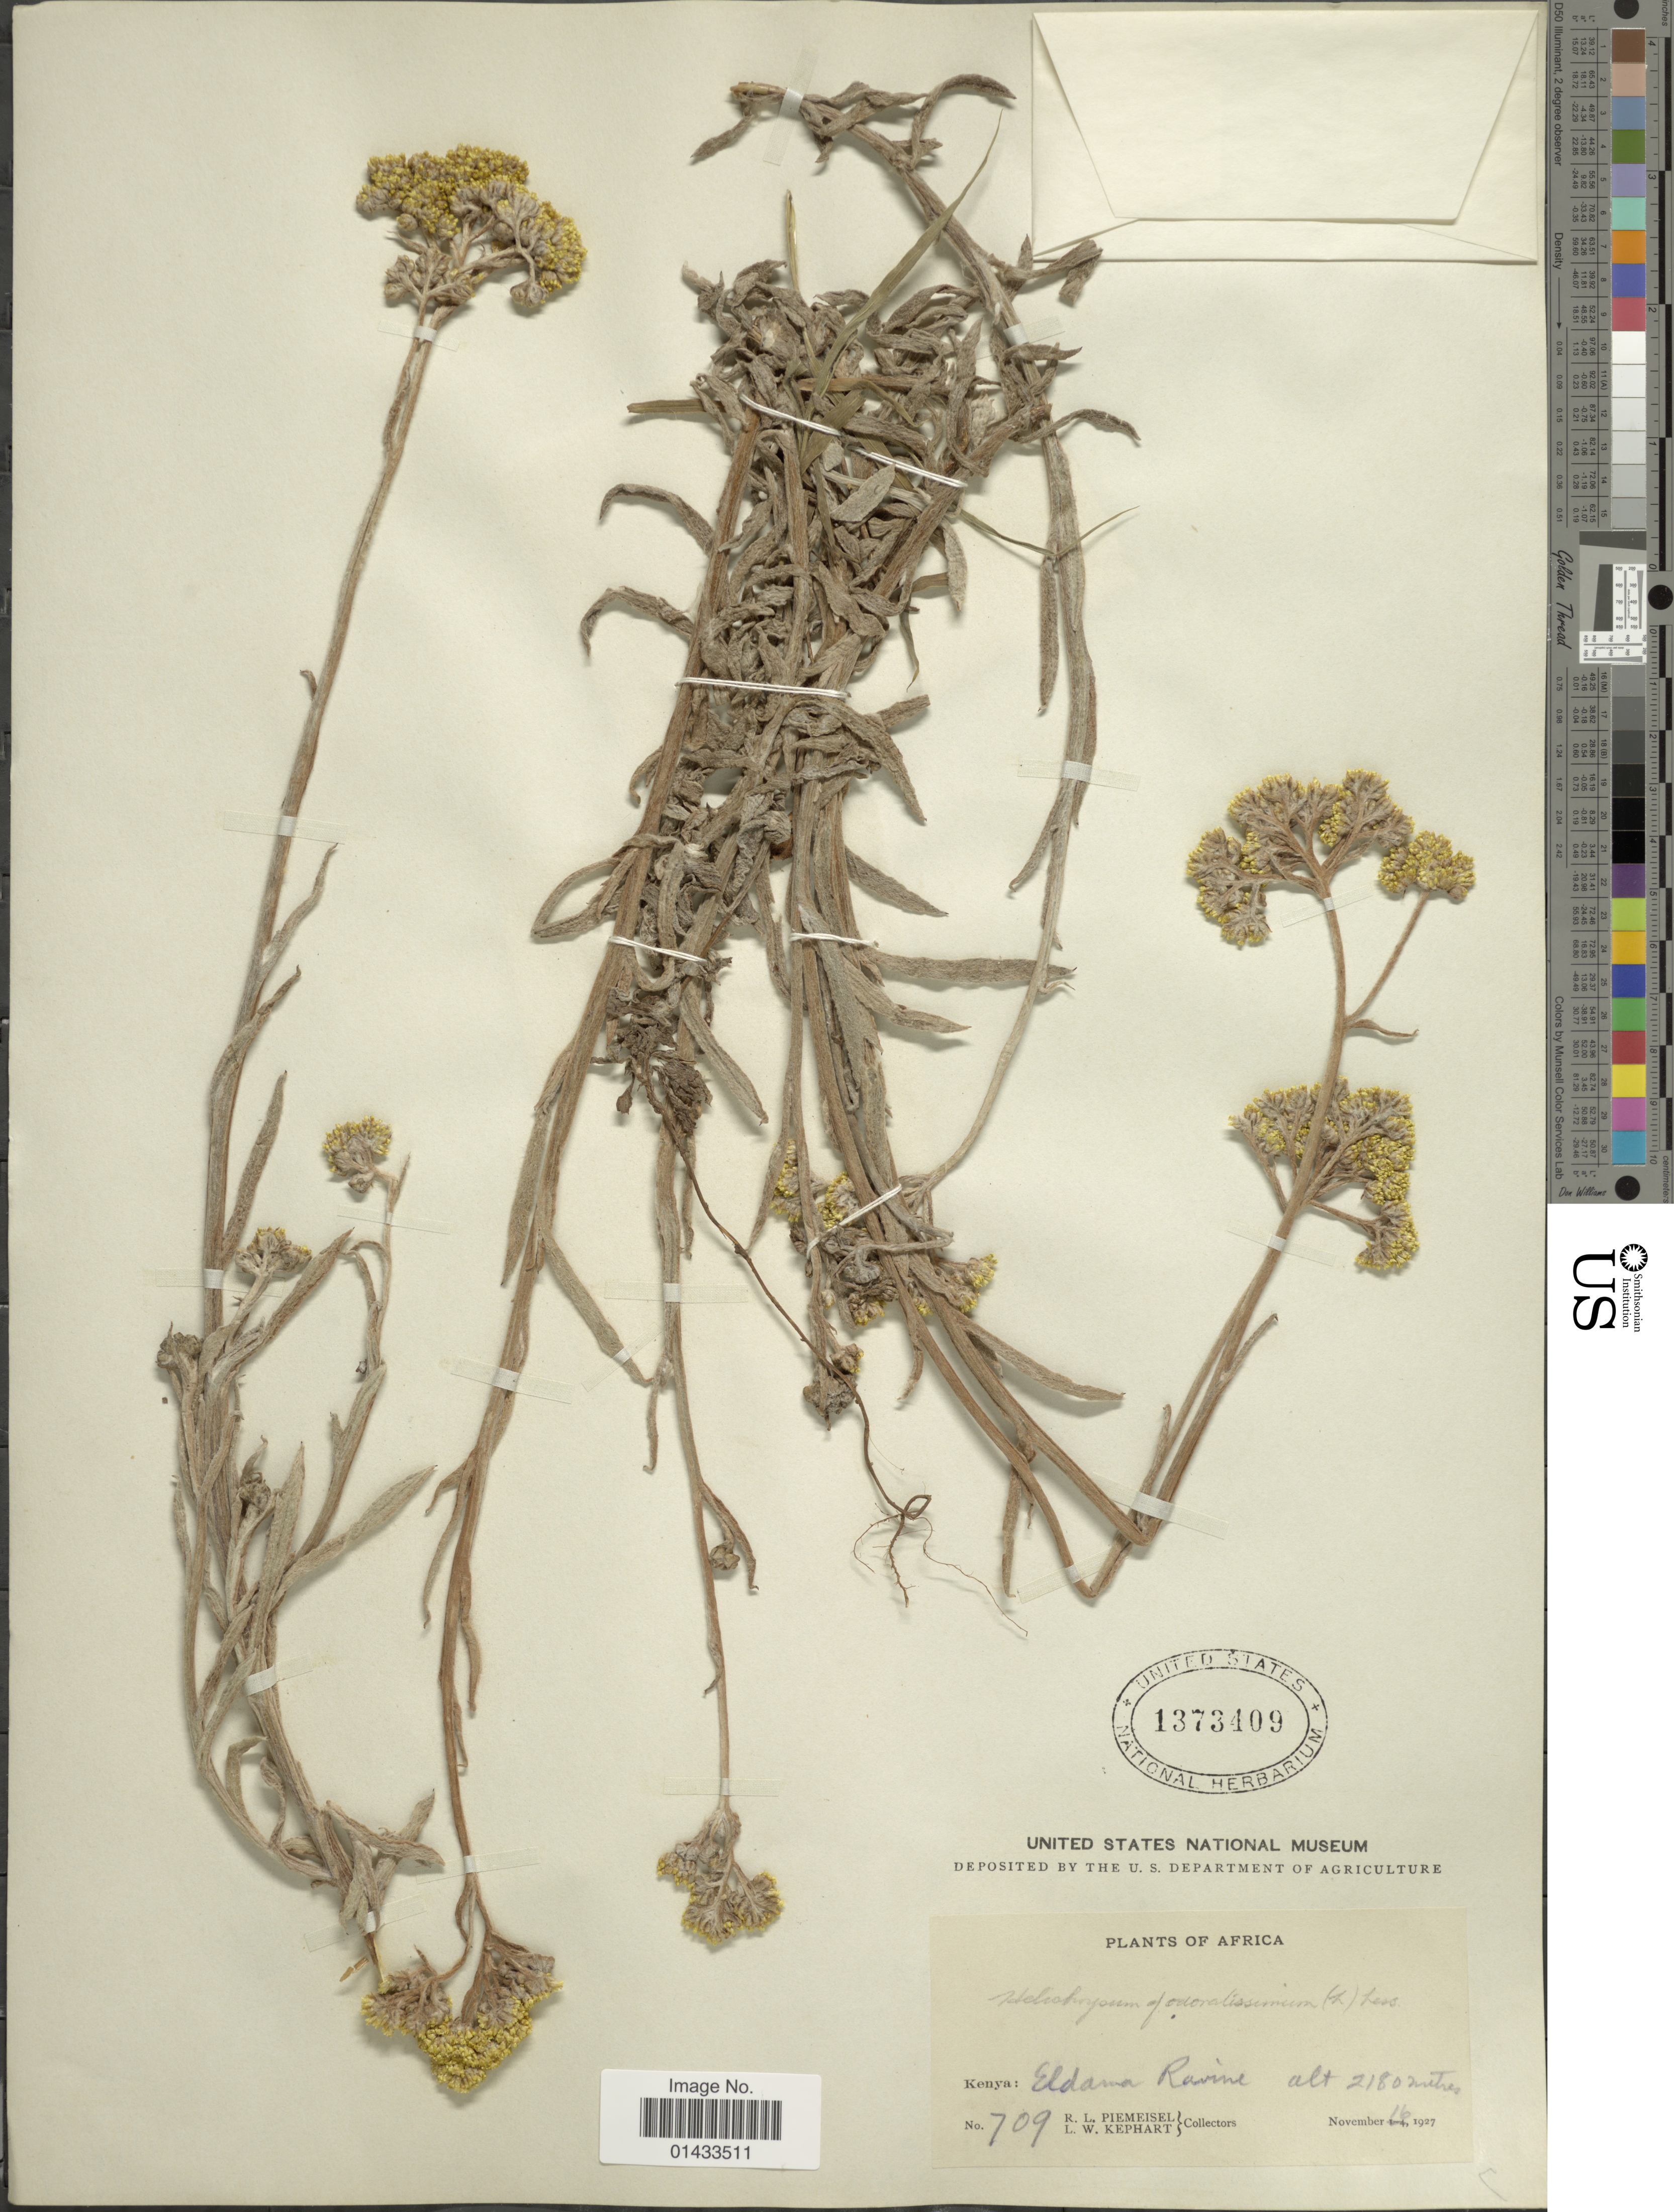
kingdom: Plantae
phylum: Tracheophyta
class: Magnoliopsida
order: Asterales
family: Asteraceae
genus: Helichrysum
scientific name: Helichrysum odoratissimum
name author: (L.) Sweet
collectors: R. L. Brown & L. W. Kephart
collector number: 709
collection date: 1927-11-16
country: Kenya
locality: Kenya: Eldama Ravine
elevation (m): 2180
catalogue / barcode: US 1373409